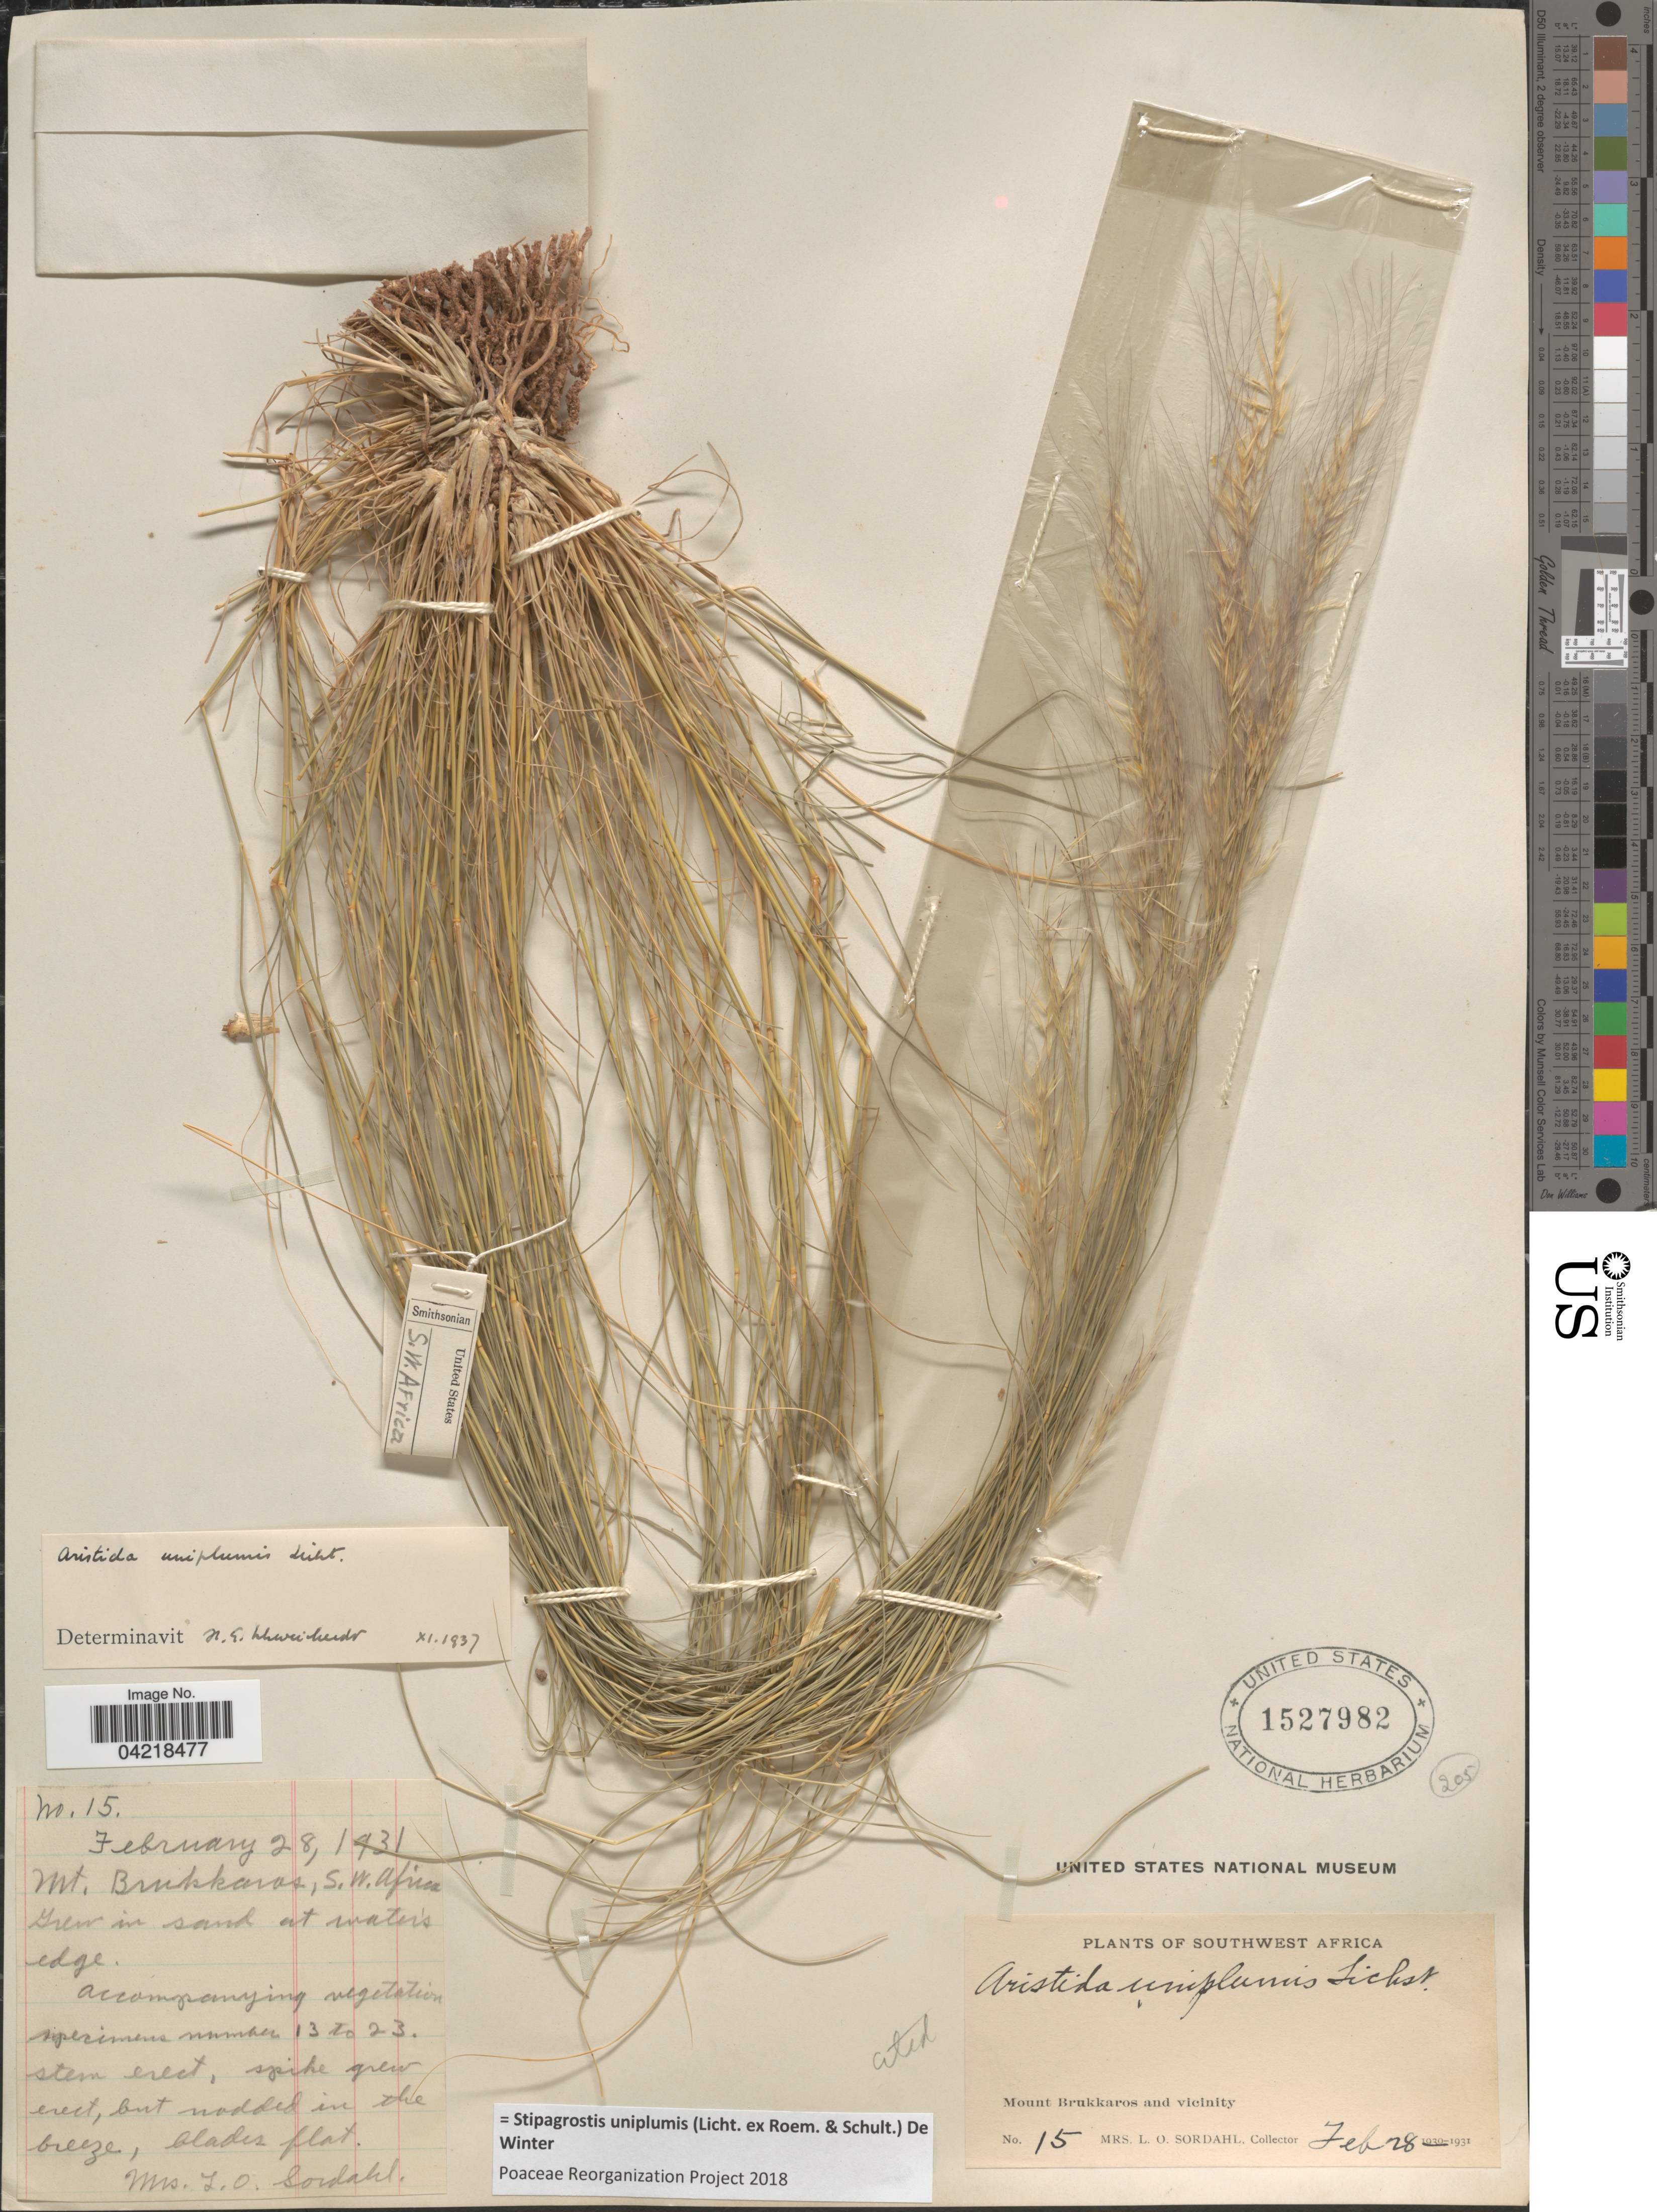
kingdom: Plantae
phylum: Tracheophyta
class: Liliopsida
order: Poales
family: Poaceae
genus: Stipagrostis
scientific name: Stipagrostis uniplumis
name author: (Licht.) De Winter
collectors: L. Sordahl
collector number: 15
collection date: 1931-02-28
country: Namibia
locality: Southwest Africa. Mount Brukkaros and vicinity. Grew in sand at water's edge.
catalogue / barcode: US 1527982